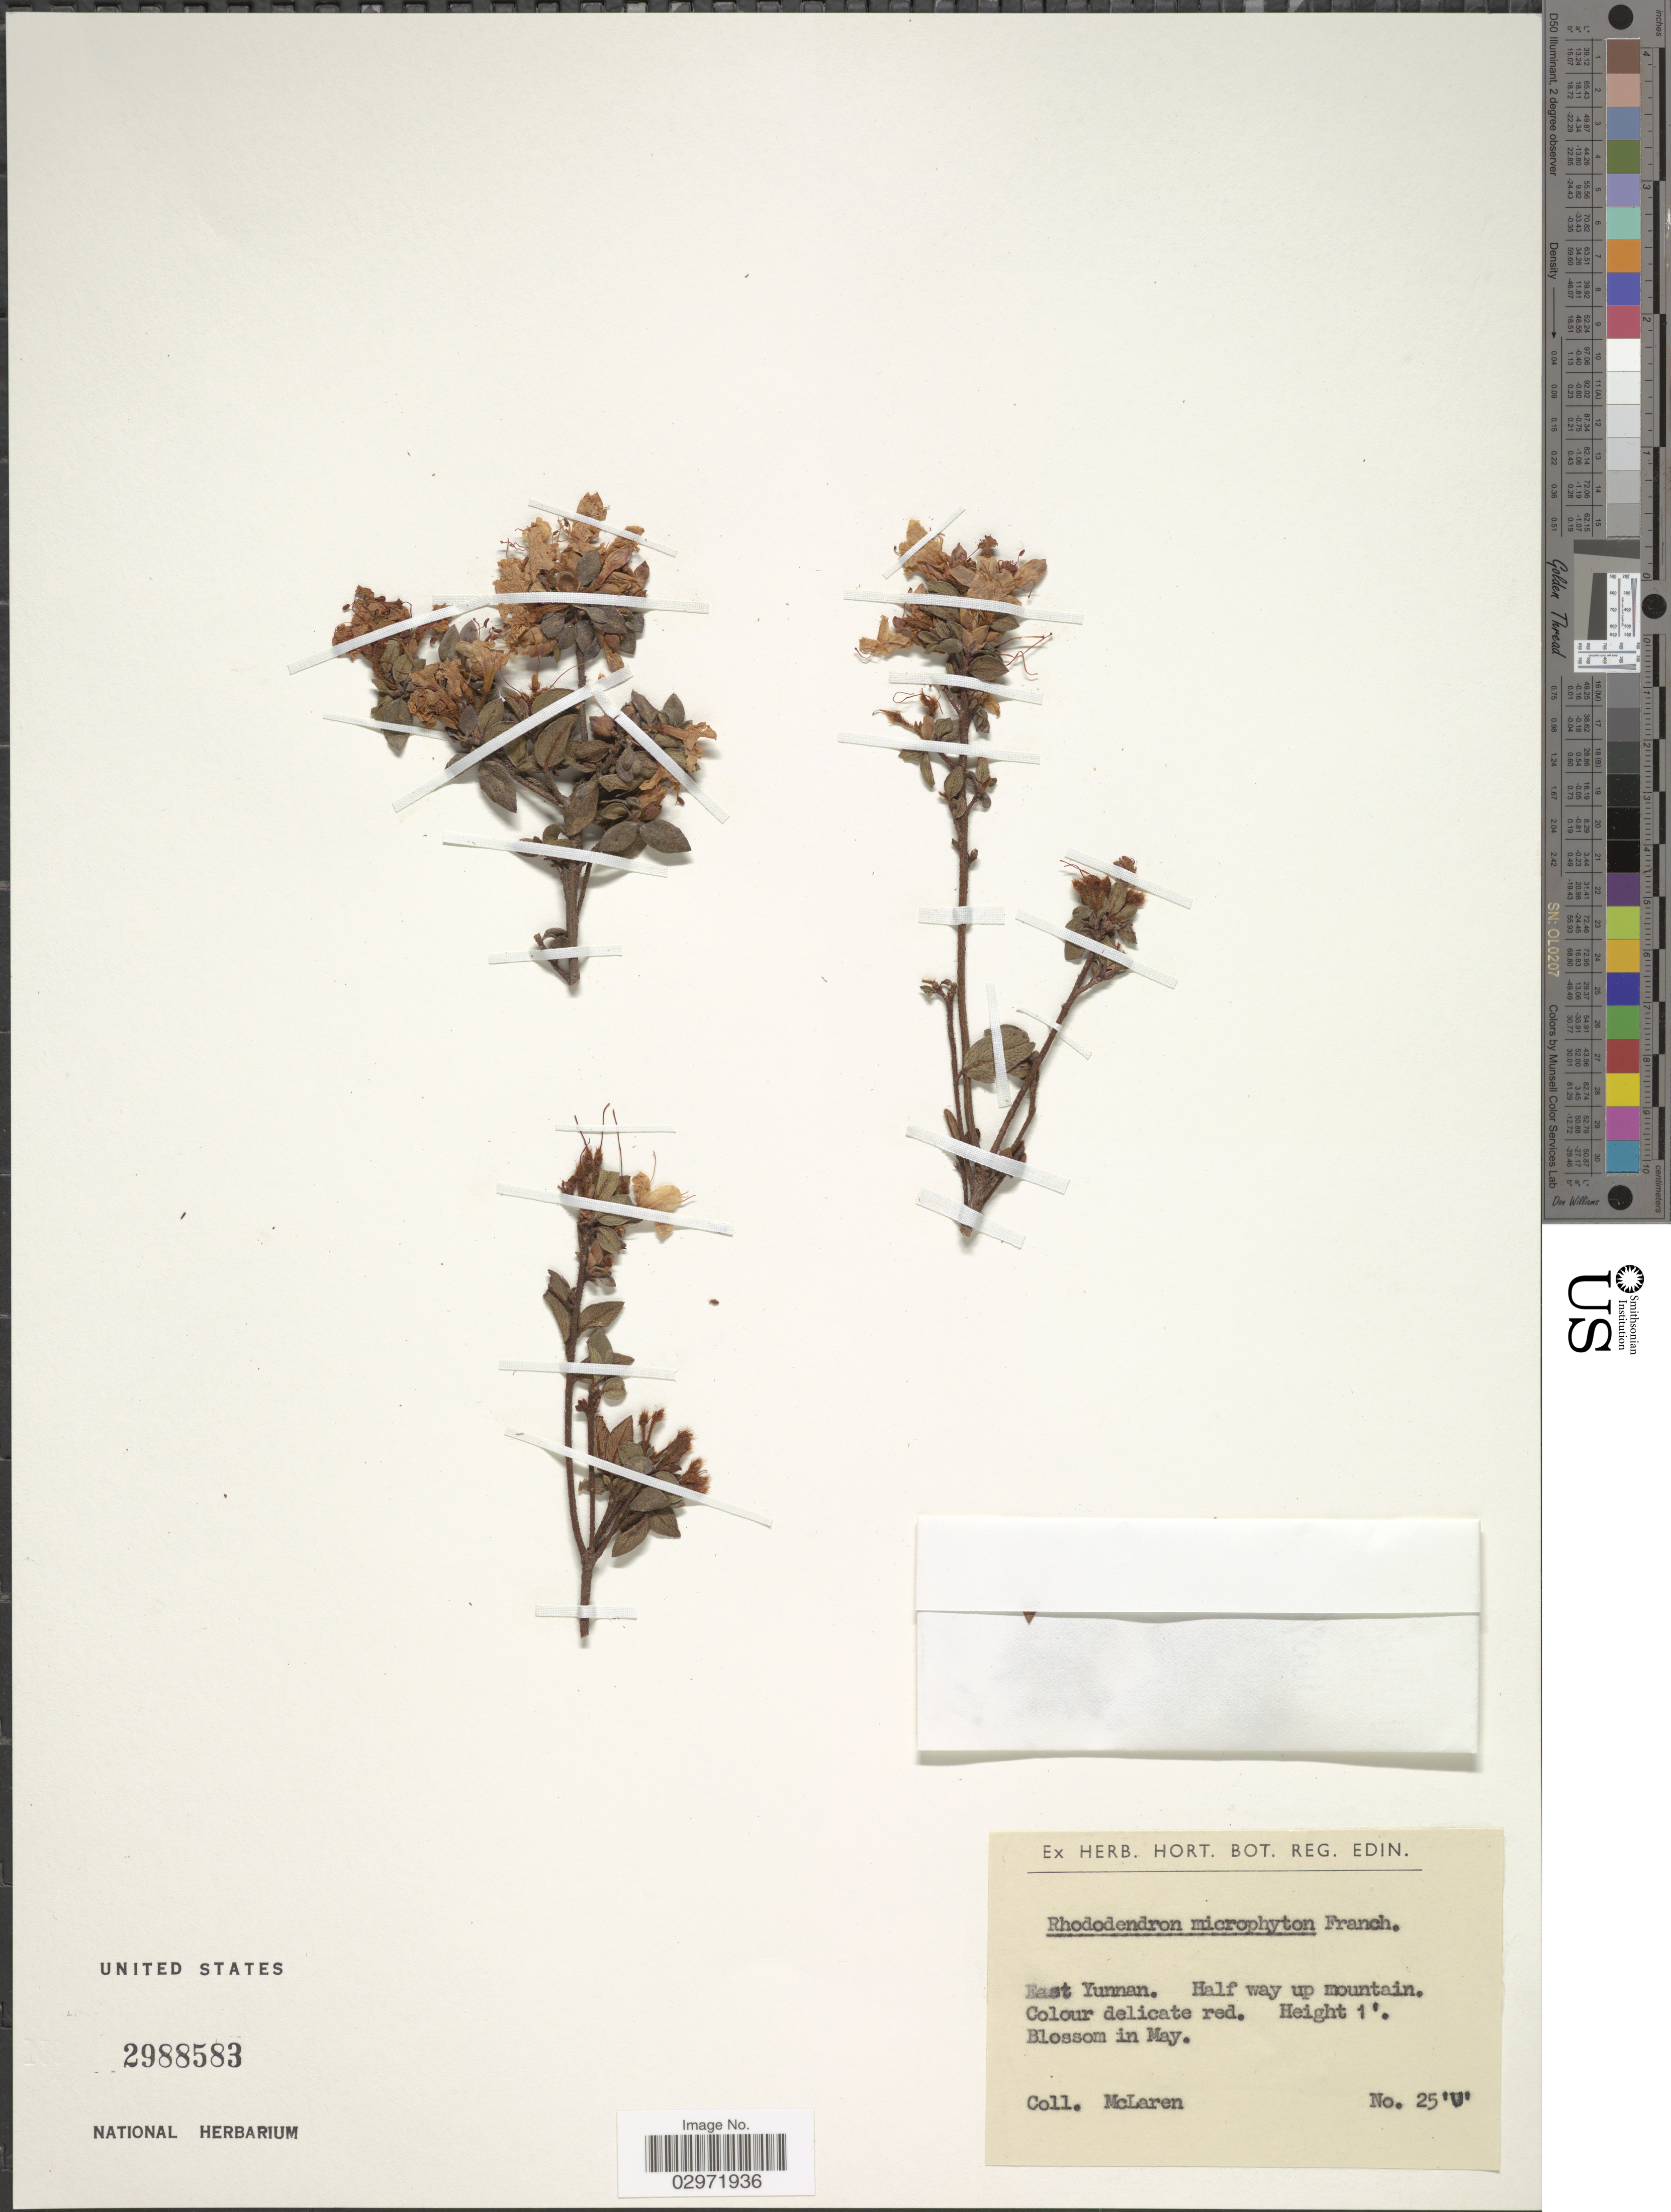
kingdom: Plantae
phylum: Tracheophyta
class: Magnoliopsida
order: Ericales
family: Ericaceae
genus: Rhododendron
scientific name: Rhododendron microphyton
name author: Franch.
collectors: McLaren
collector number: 25'U'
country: China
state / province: Yunnan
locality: East Yunnan.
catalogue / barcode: US 2988583